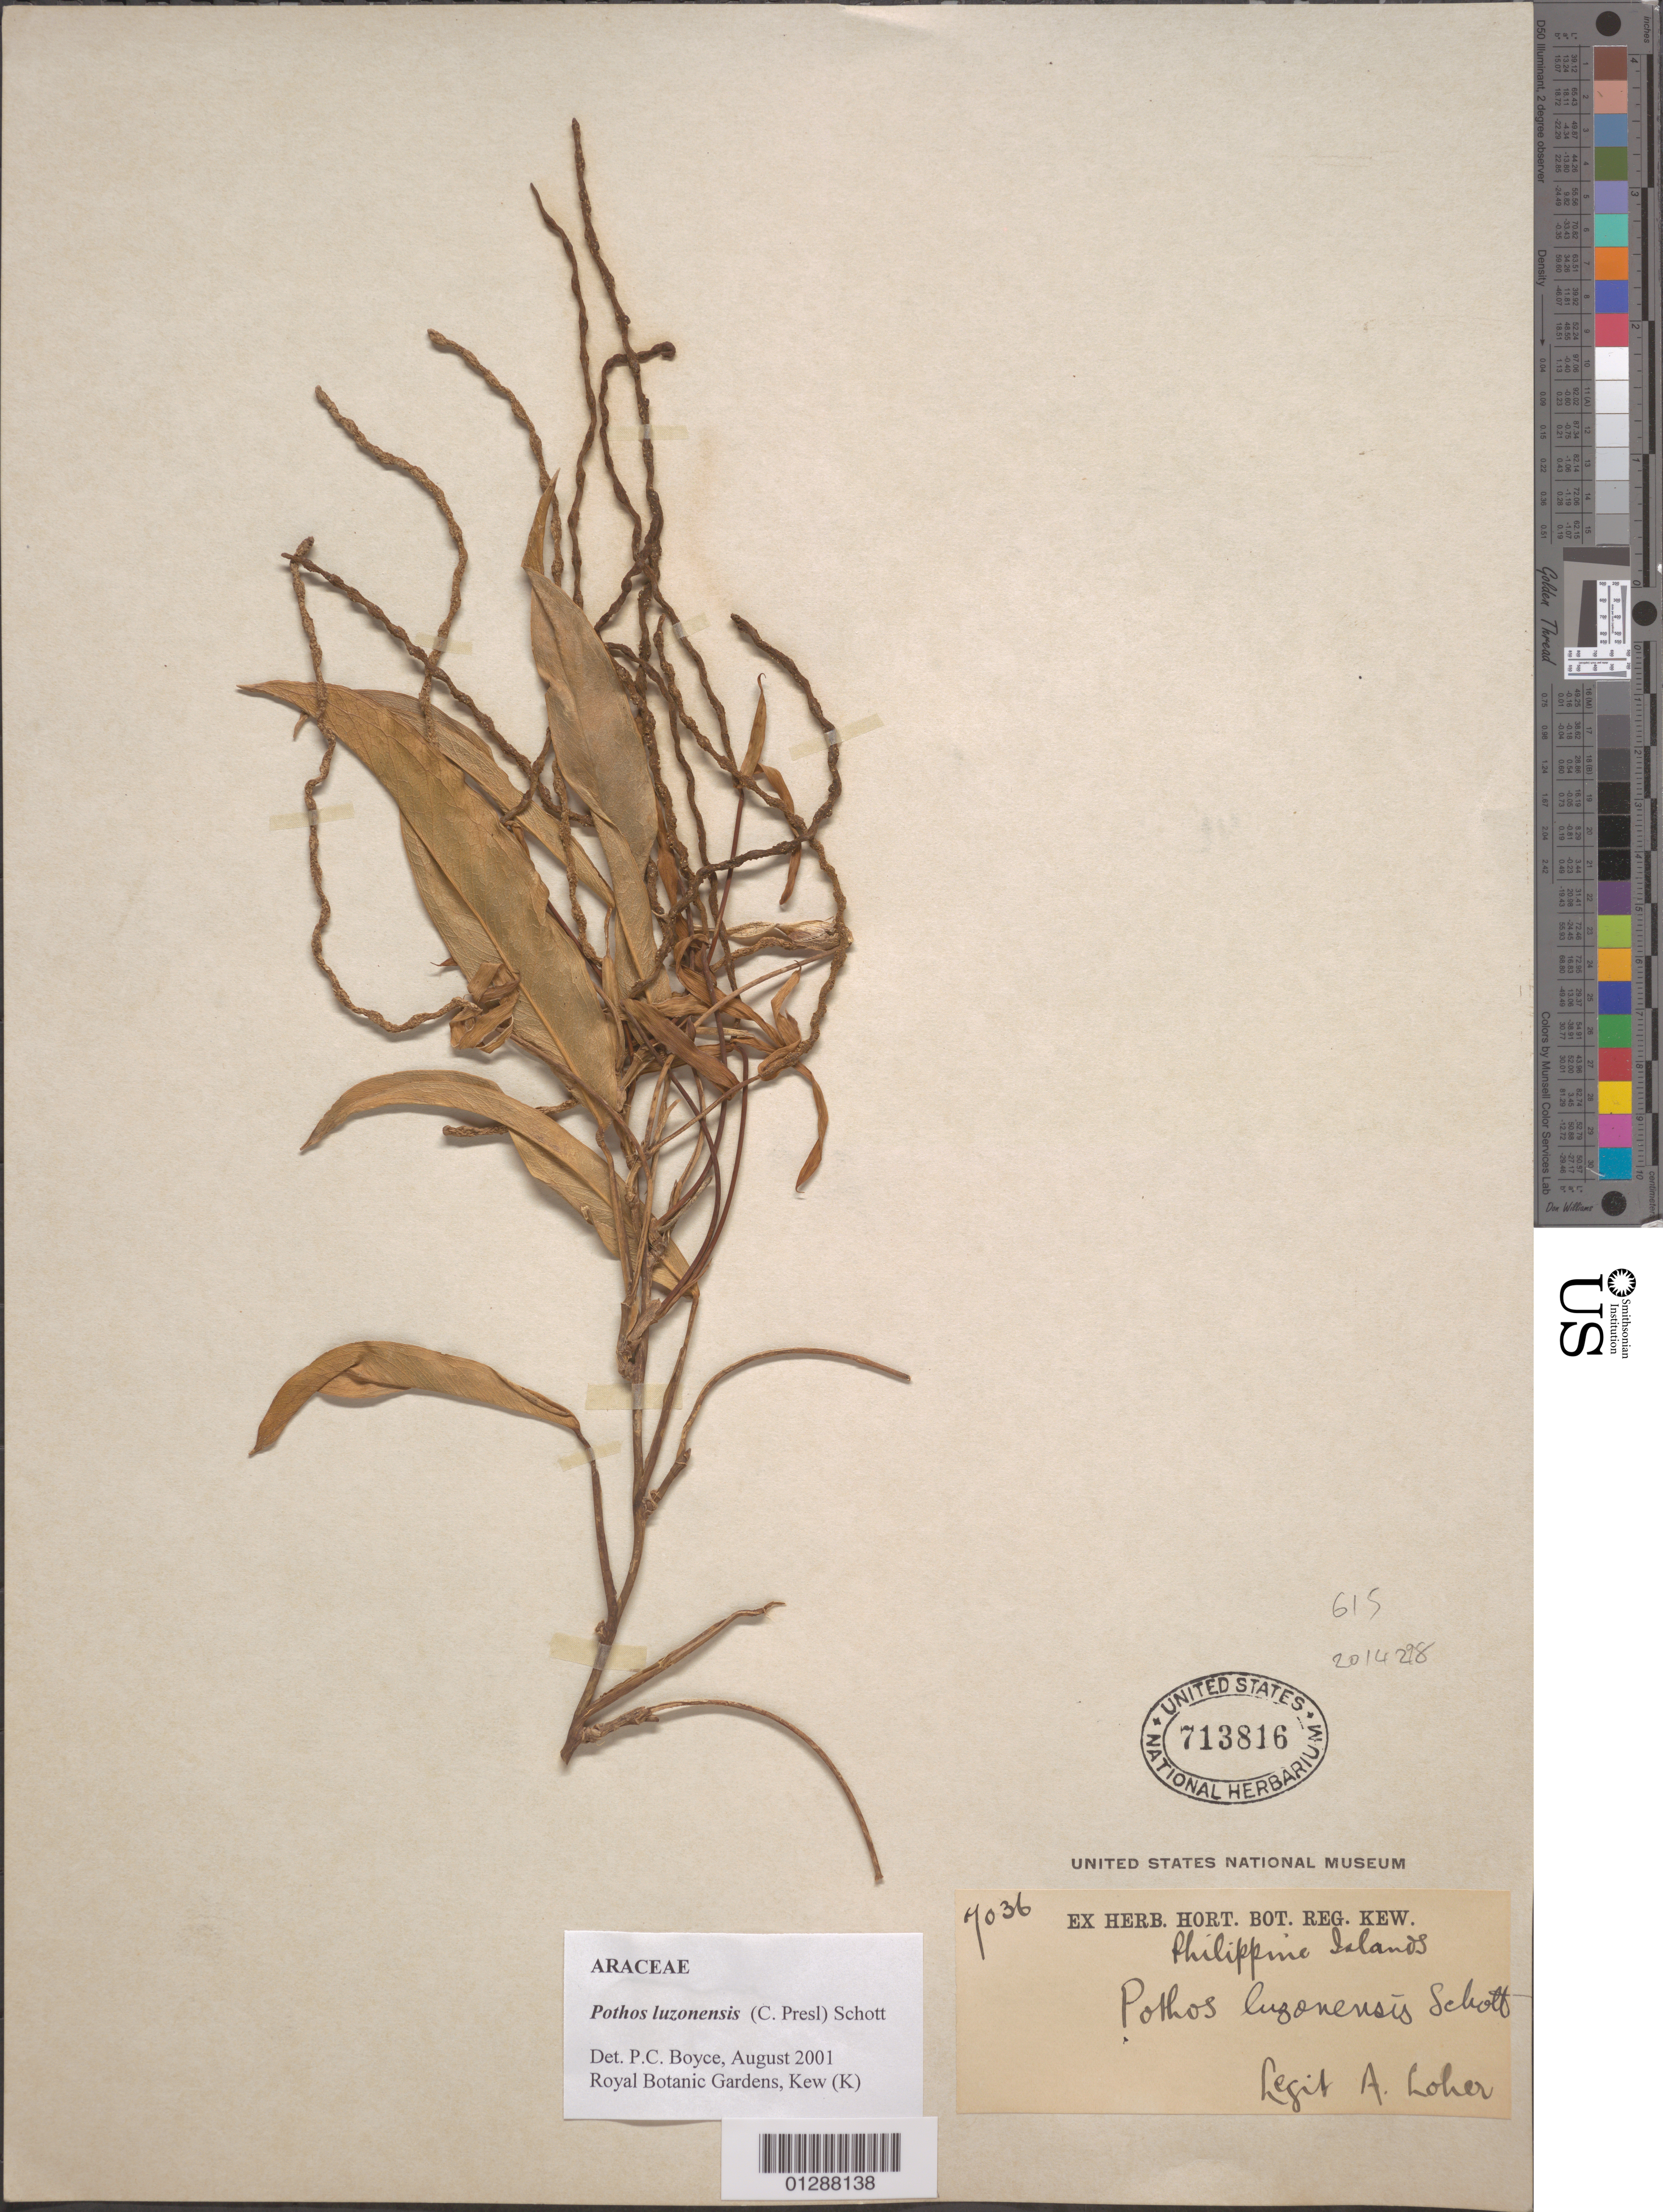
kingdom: Plantae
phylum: Tracheophyta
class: Liliopsida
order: Alismatales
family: Araceae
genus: Pothos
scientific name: Pothos luzonensis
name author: (C. Presl) Schott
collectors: A. Loher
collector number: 7036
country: Philippines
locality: Philippine Islands.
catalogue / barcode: US 713816